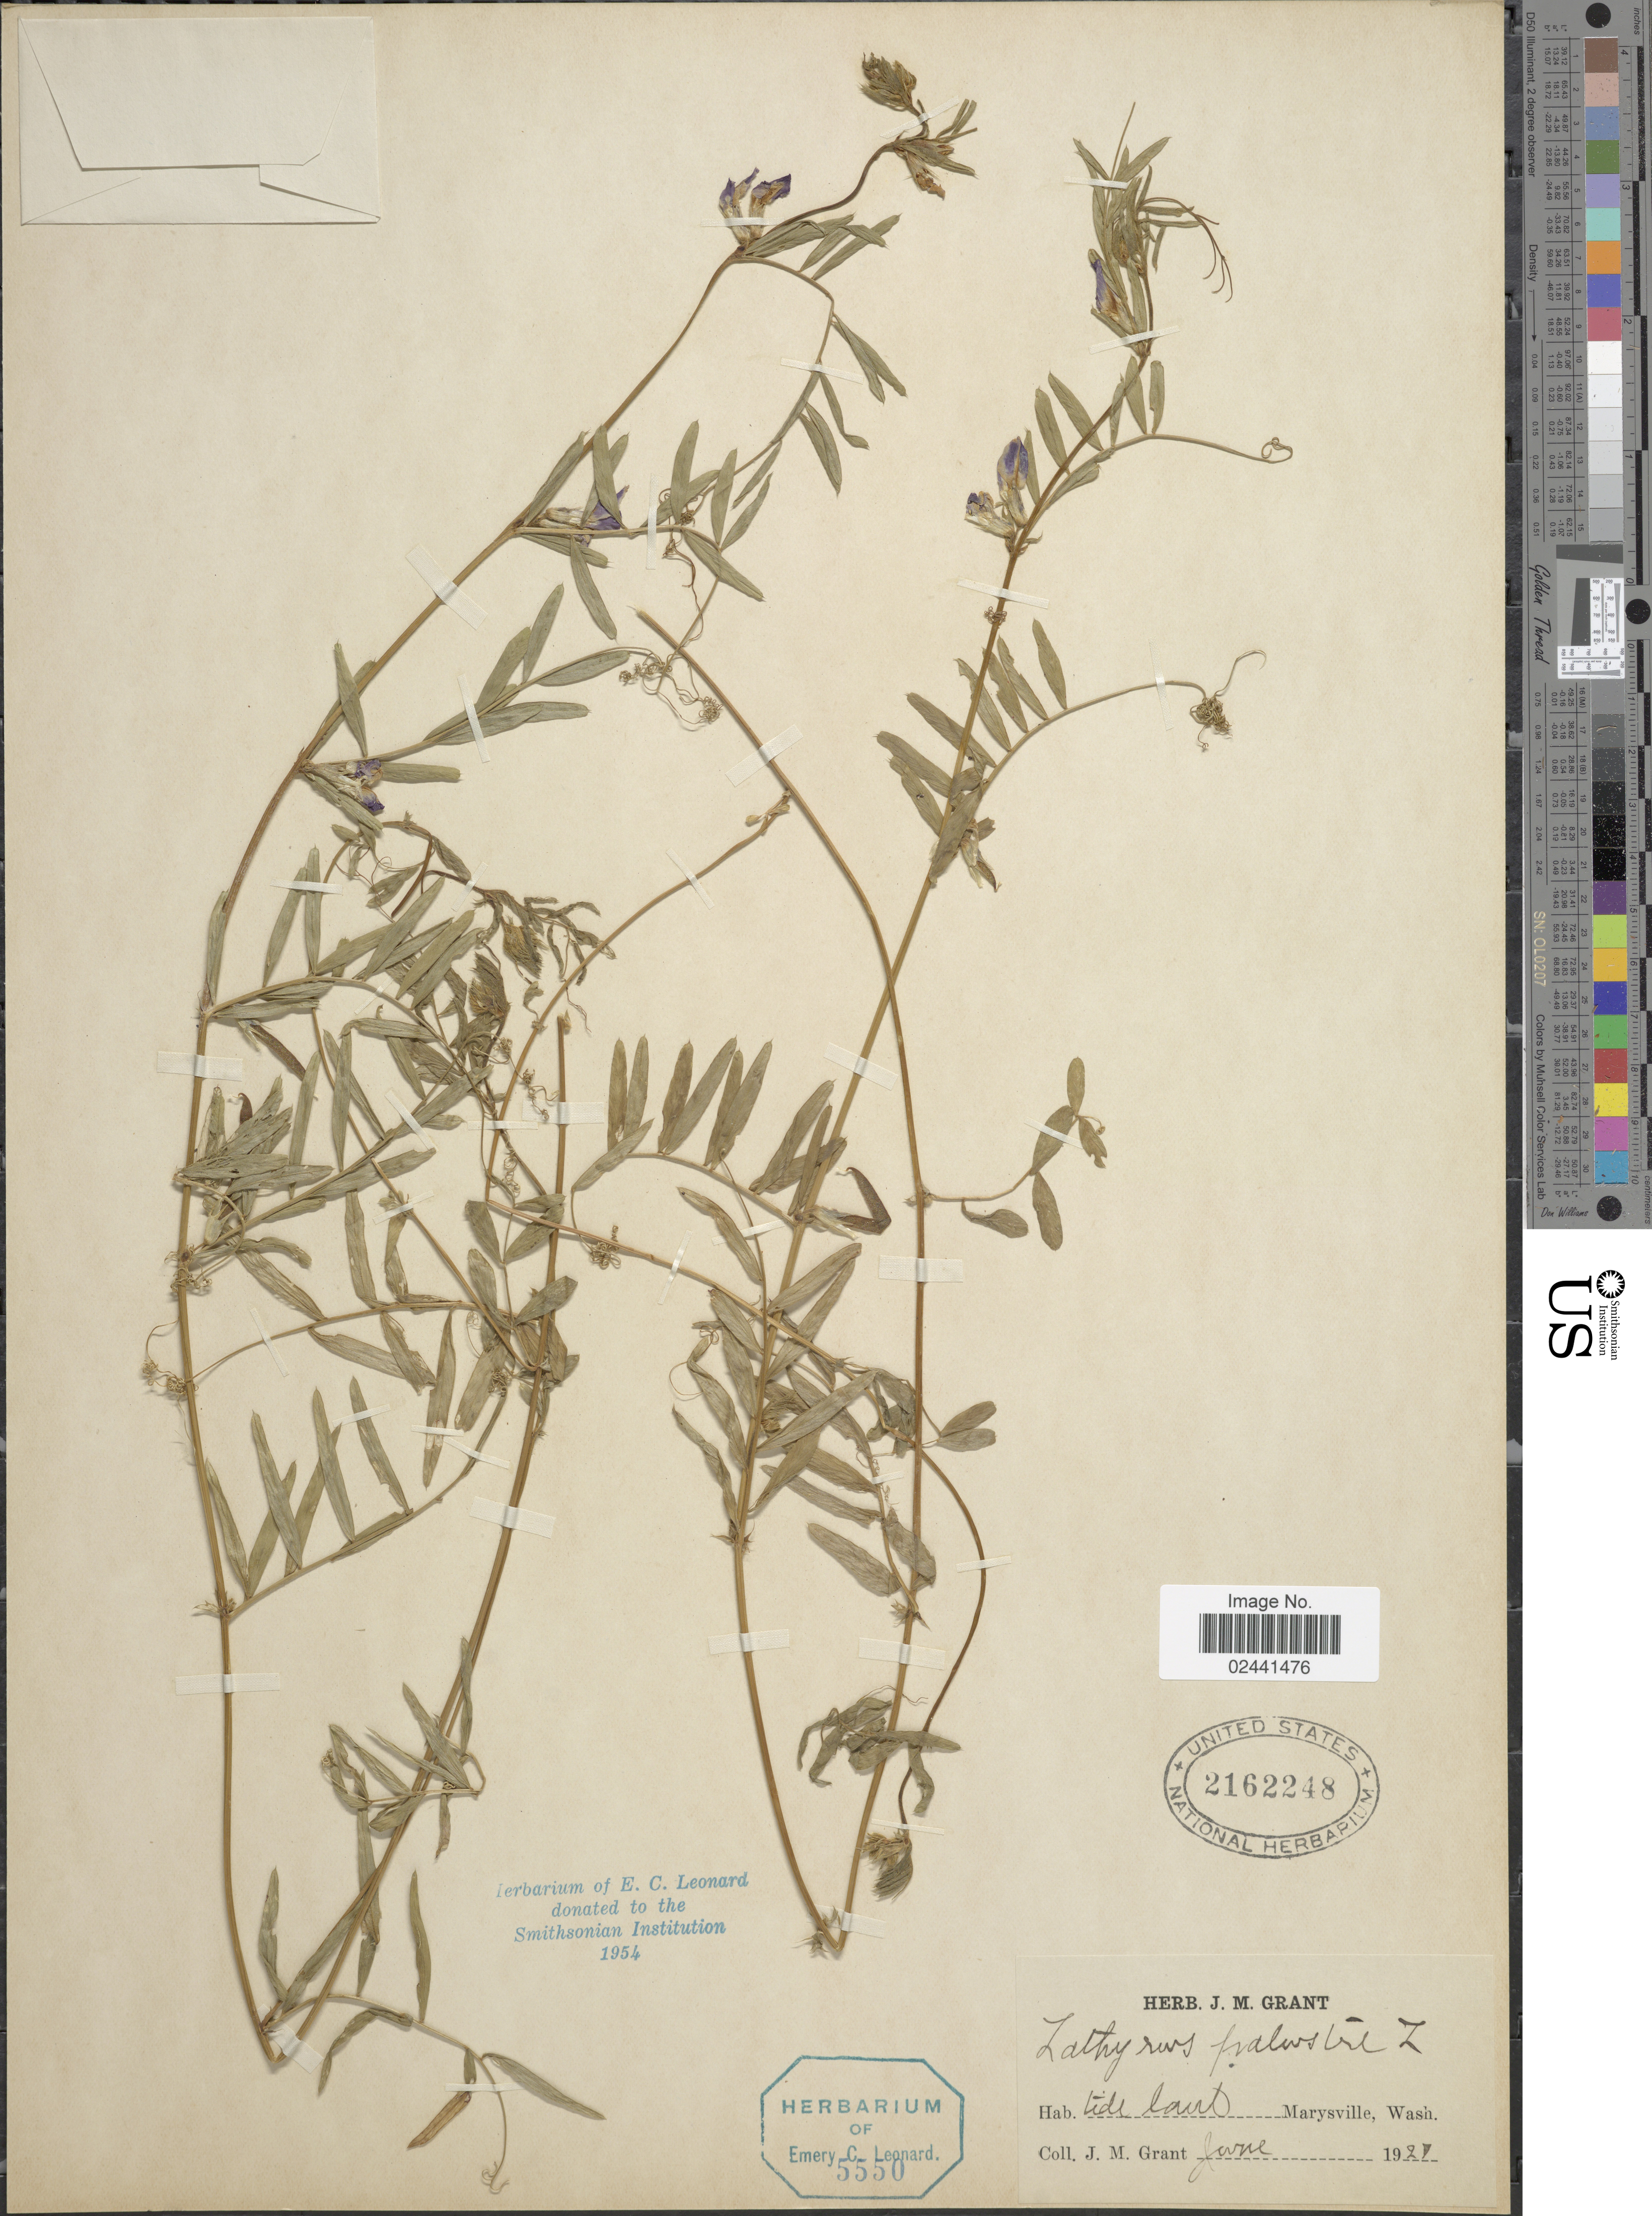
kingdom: Plantae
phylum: Tracheophyta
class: Magnoliopsida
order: Fabales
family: Fabaceae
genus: Lathyrus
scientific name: Lathyrus palustris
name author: L.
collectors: J. M. Grant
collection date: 1927-06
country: United States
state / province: Washington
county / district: Snohomish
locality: Side laut Marysville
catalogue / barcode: US 2162248